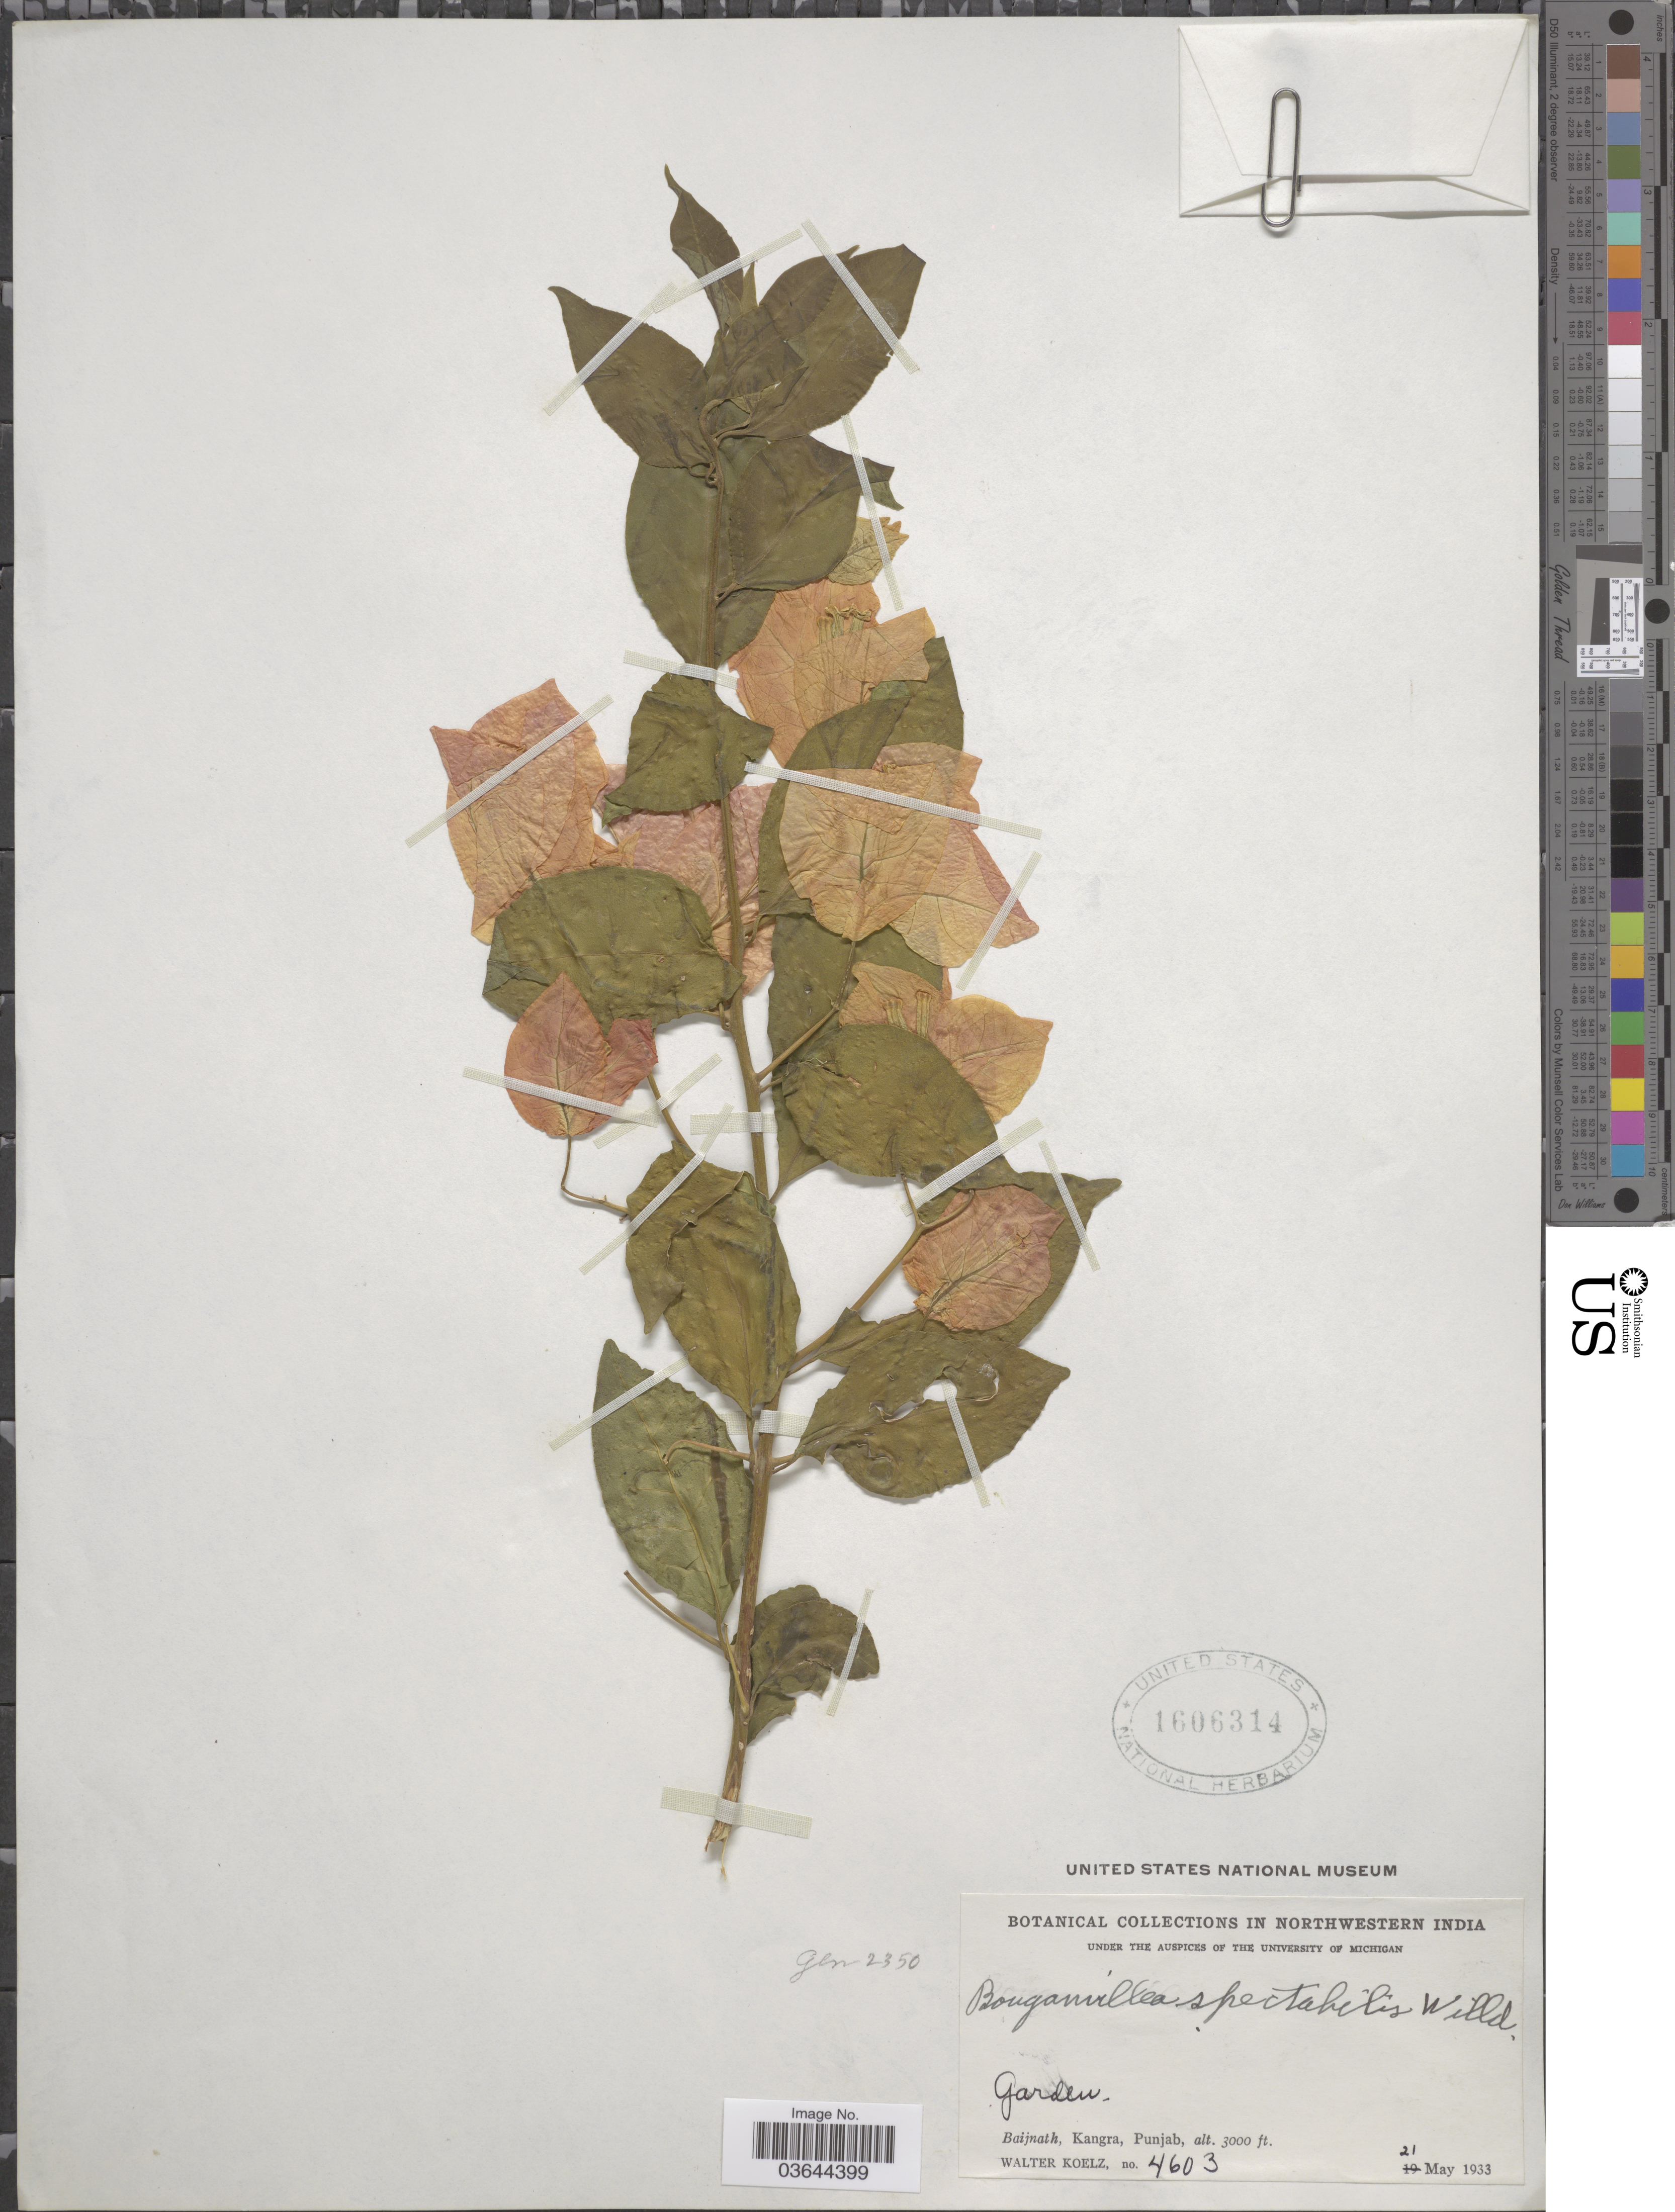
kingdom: Plantae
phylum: Tracheophyta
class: Magnoliopsida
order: Caryophyllales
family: Nyctaginaceae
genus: Bougainvillea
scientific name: Bougainvillea spectabilis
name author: Willd.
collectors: W. N. Koelz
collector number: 4603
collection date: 1933-05-21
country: India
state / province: Punjab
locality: Garden. Baijnath, Kangra. Northwestern India.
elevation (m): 914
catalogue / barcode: US 1606314